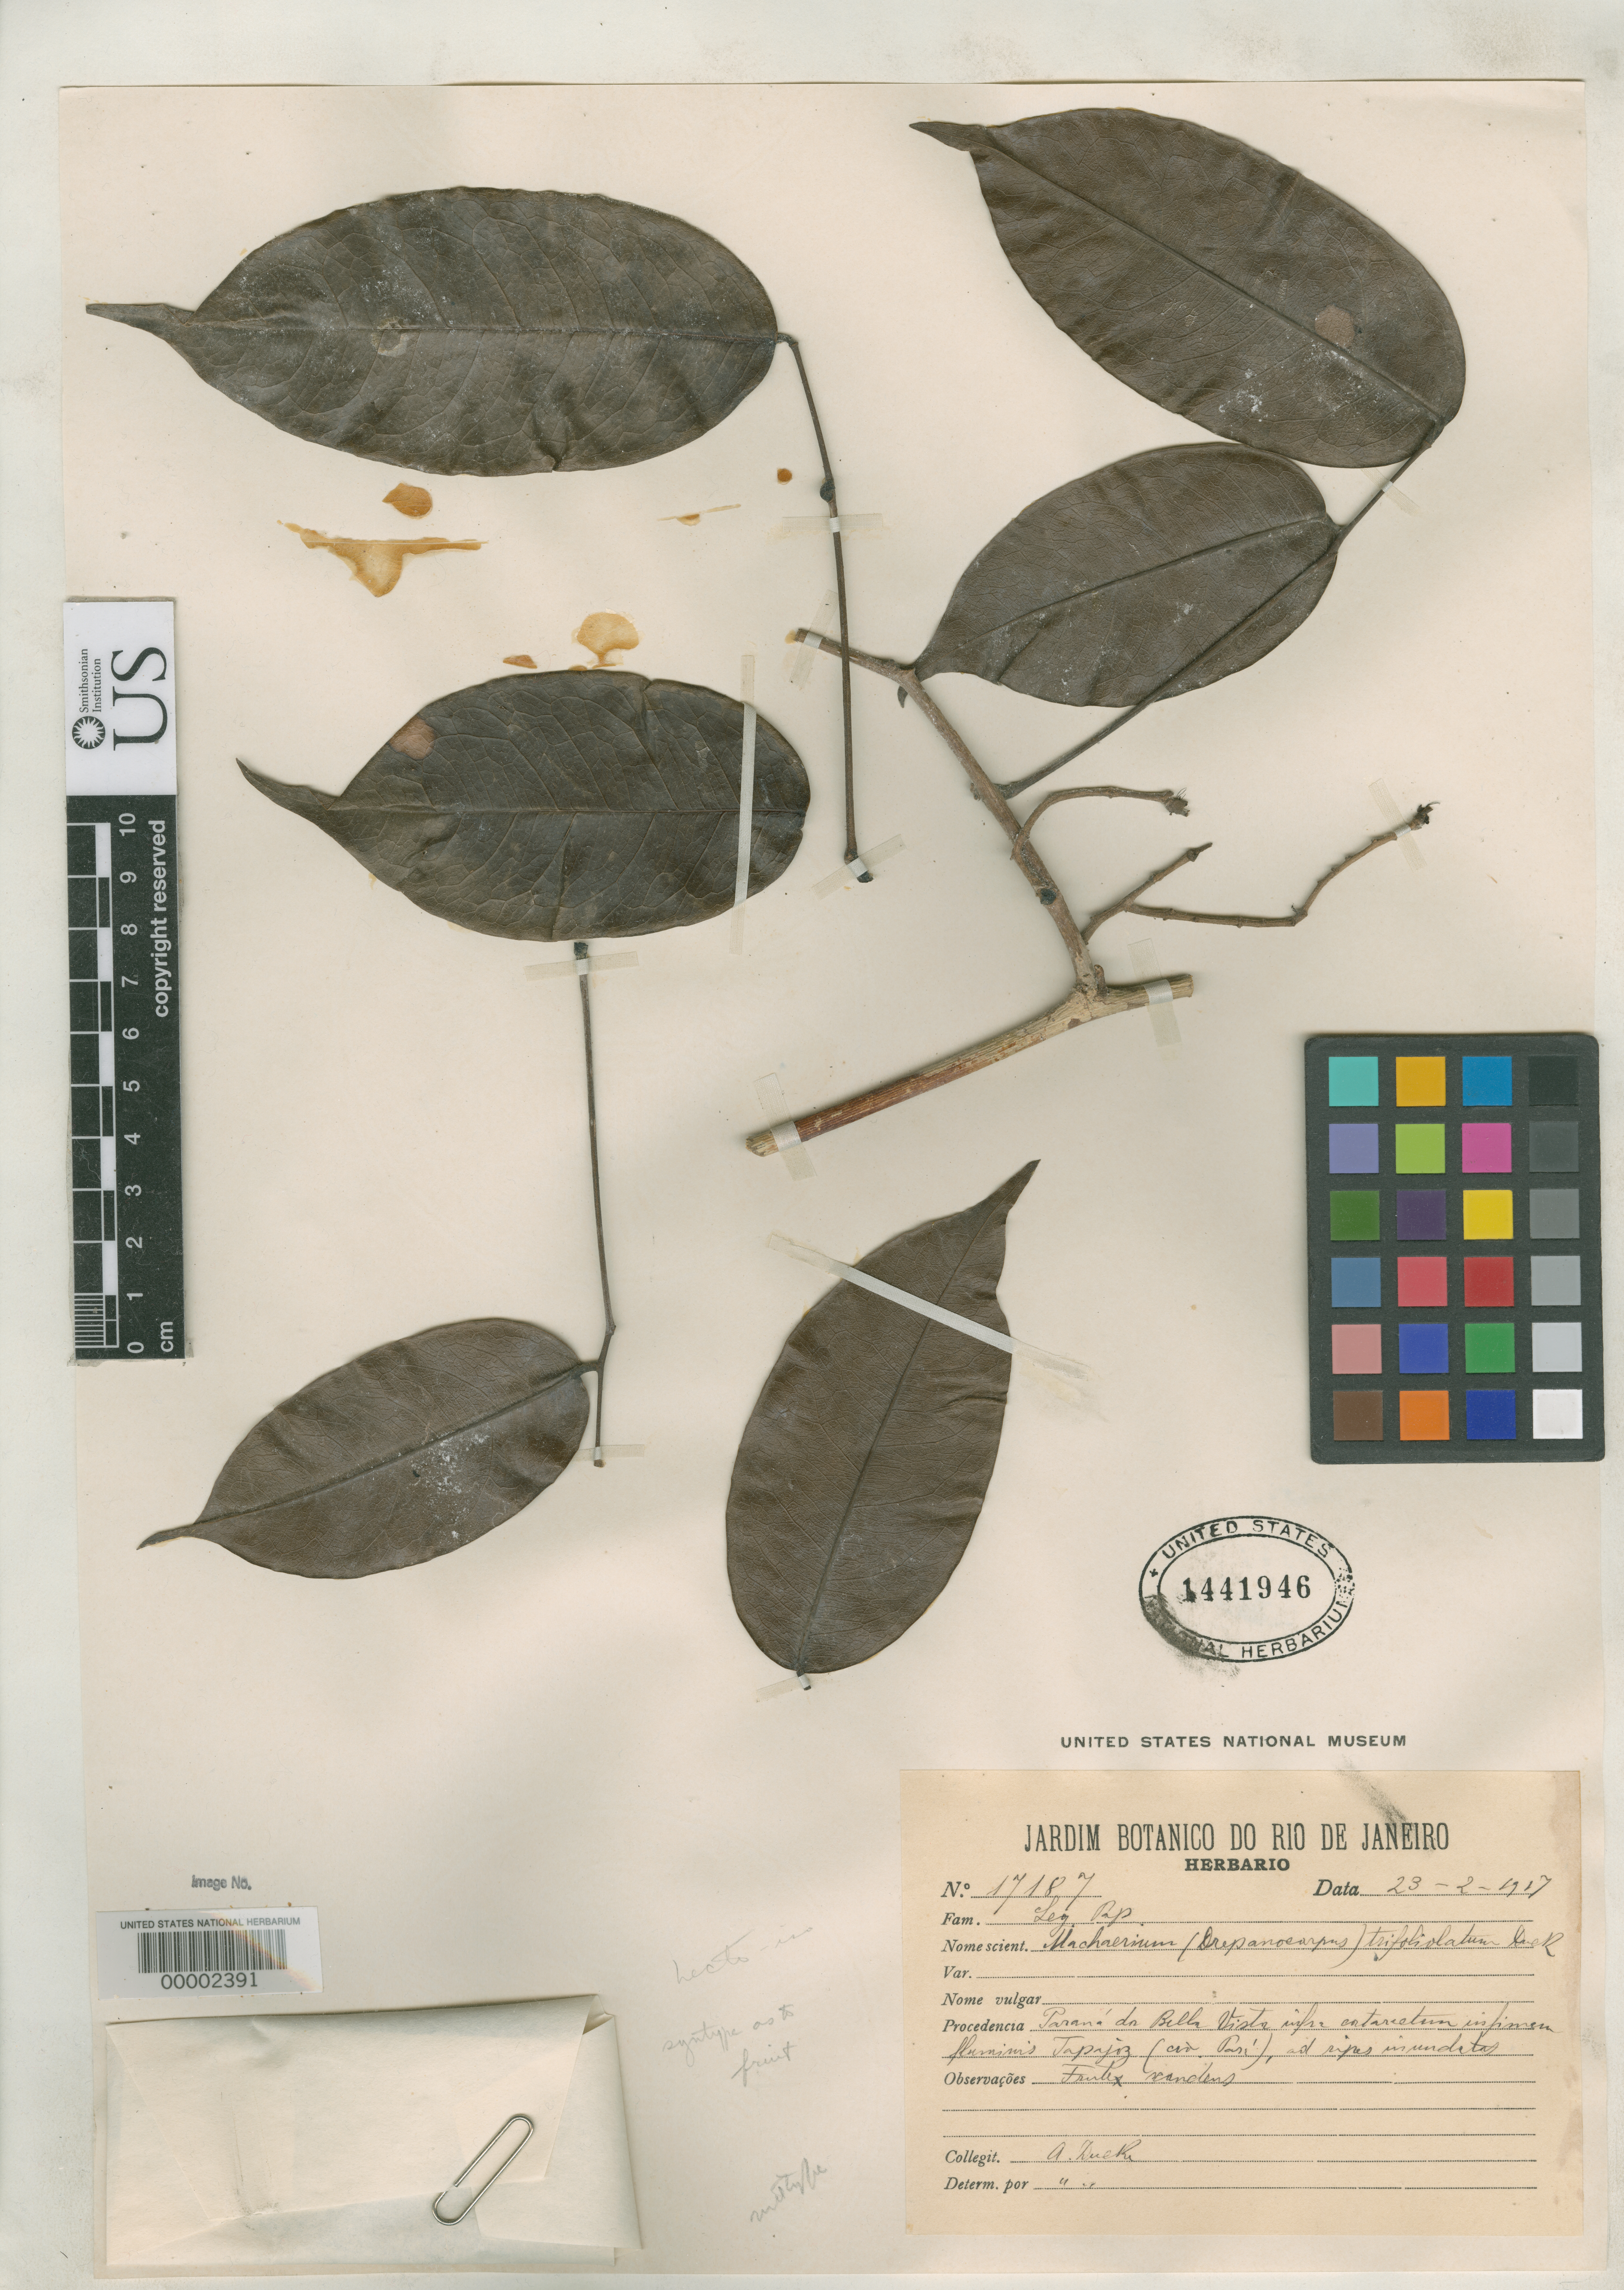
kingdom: Plantae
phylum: Tracheophyta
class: Magnoliopsida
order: Fabales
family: Fabaceae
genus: Machaerium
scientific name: Machaerium trifoliolatum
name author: Ducke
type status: Isosyntype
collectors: A. Ducke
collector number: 17187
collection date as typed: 23 Feb 1917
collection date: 1917-02-23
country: Brazil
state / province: Pará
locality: Bella Vista, Rio Tapajoz.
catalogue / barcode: US 1441946